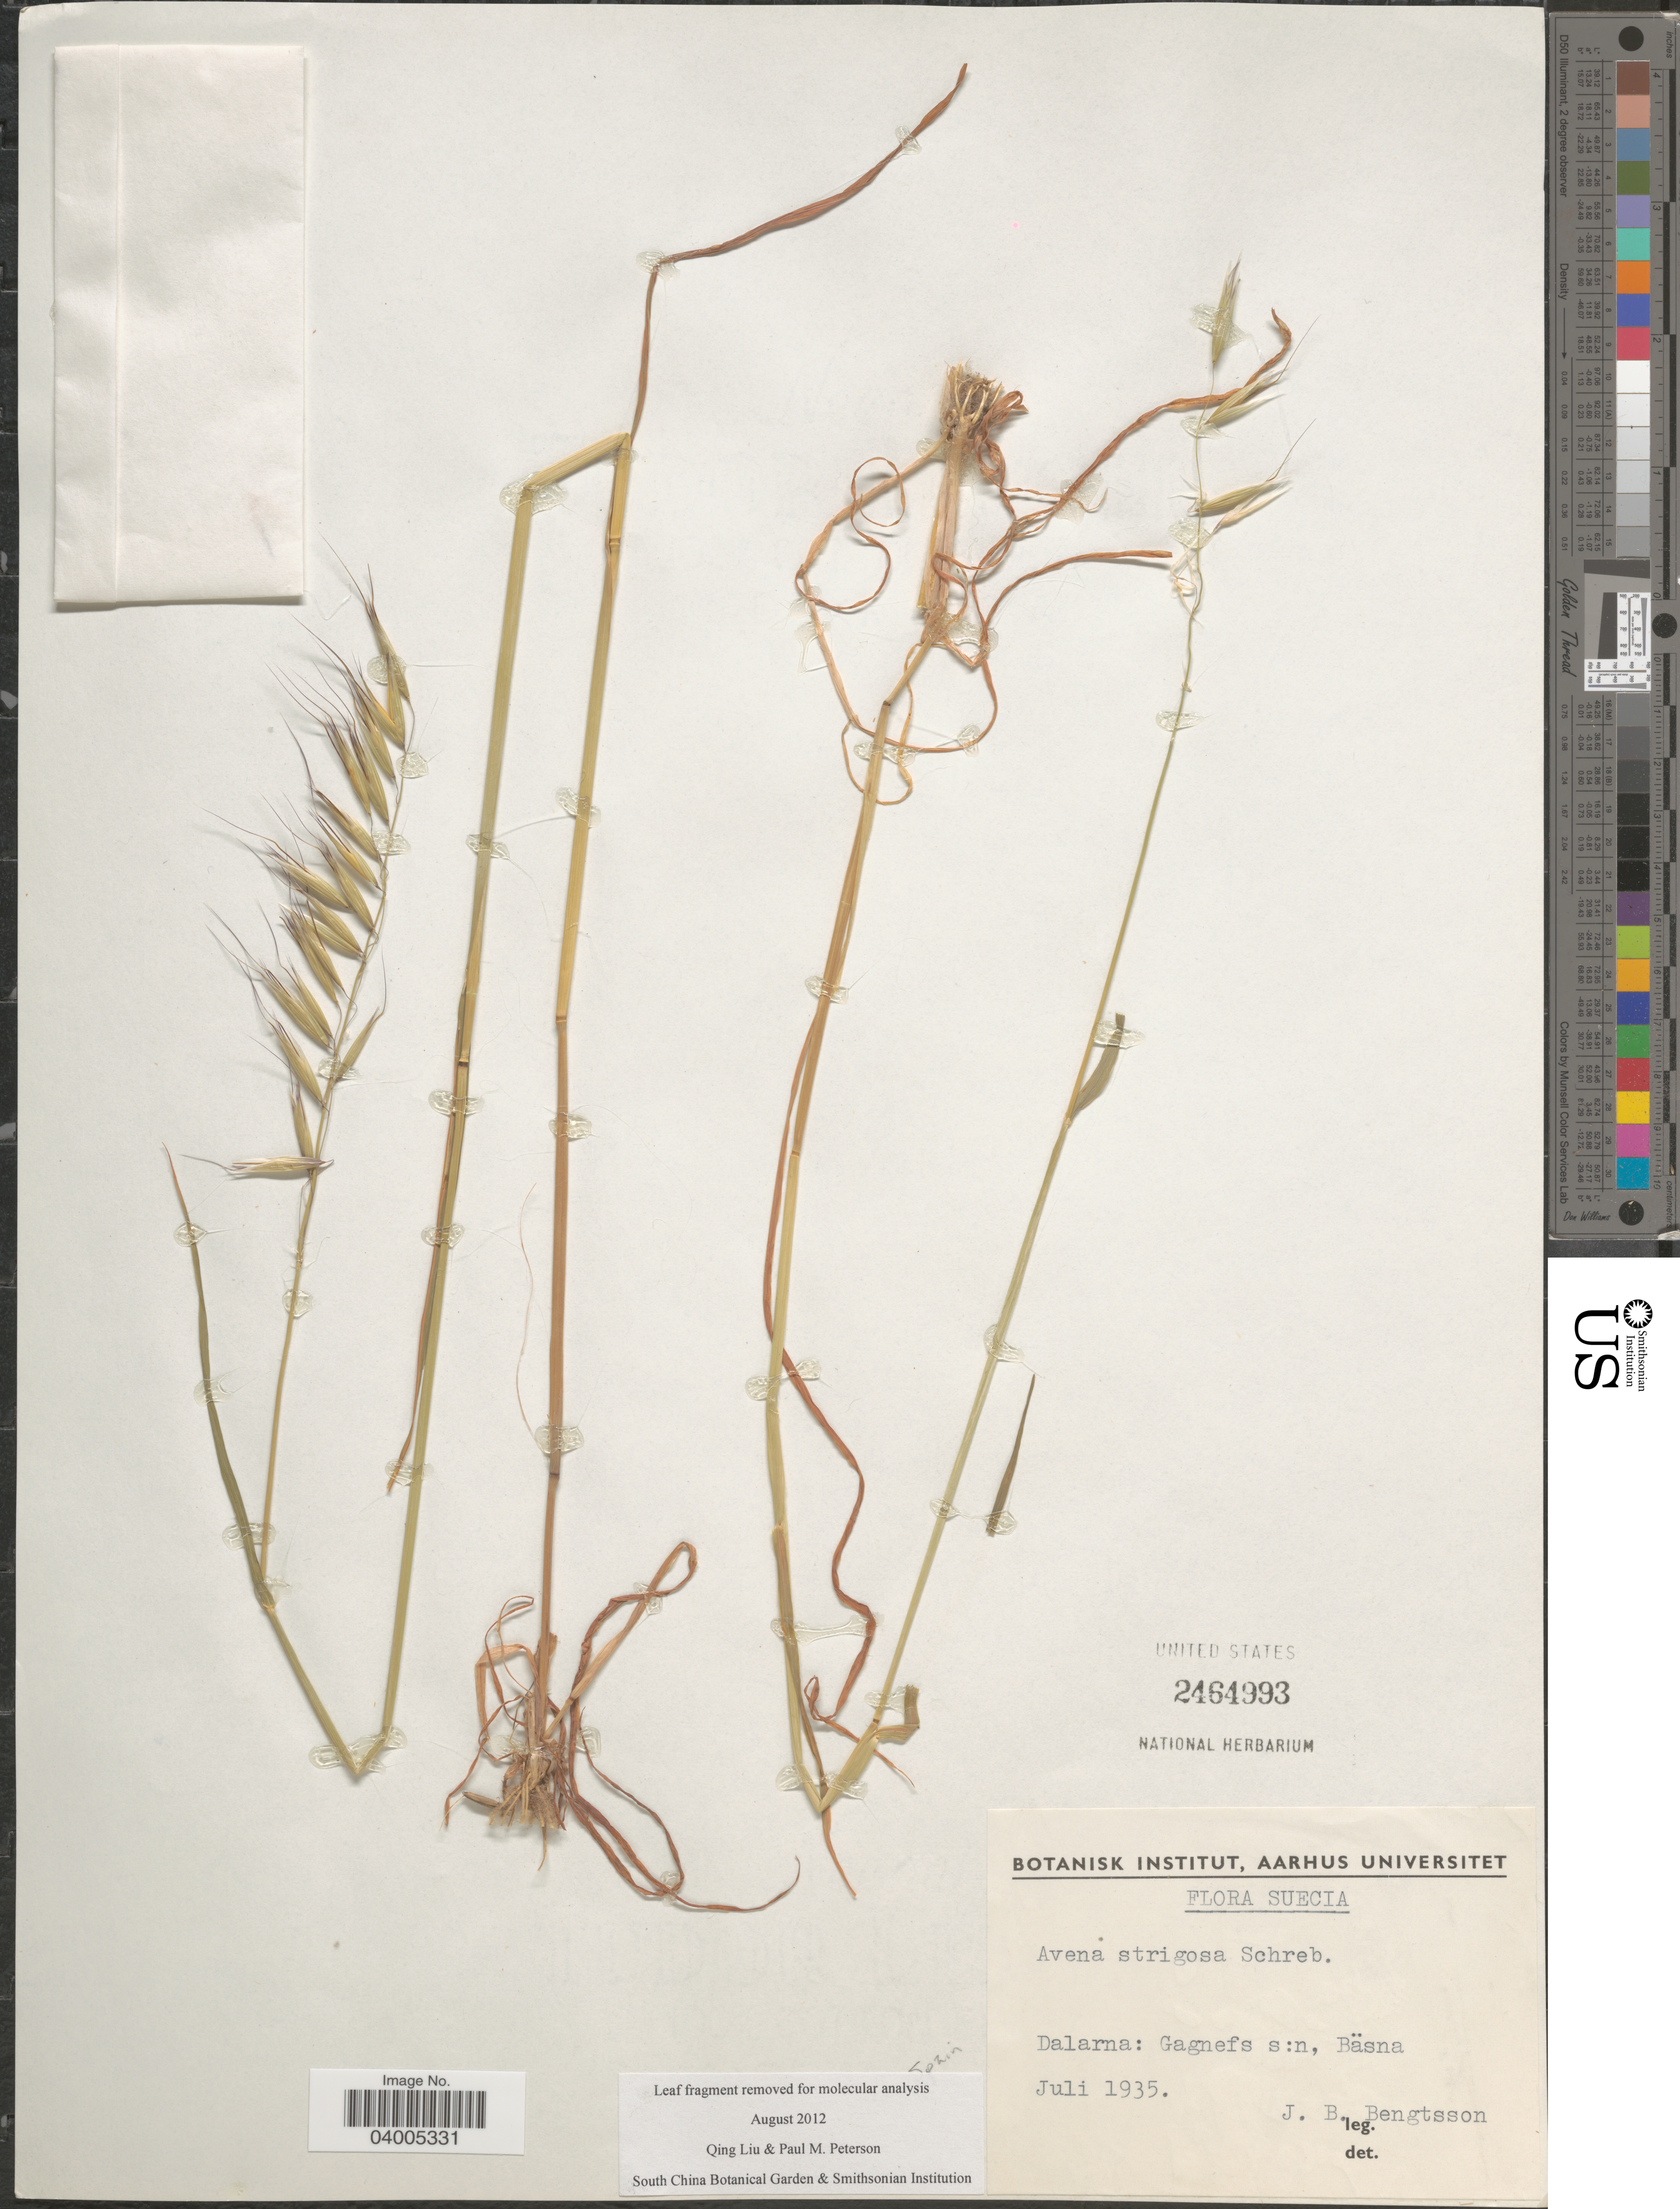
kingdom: Plantae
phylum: Tracheophyta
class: Liliopsida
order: Poales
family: Poaceae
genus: Avena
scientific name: Avena strigosa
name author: Schreb.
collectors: J. Bengtsson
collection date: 1935-07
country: Sweden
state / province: Dalarna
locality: Suecia. Gagnefs s:n, Bäsna.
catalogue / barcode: US 2464993